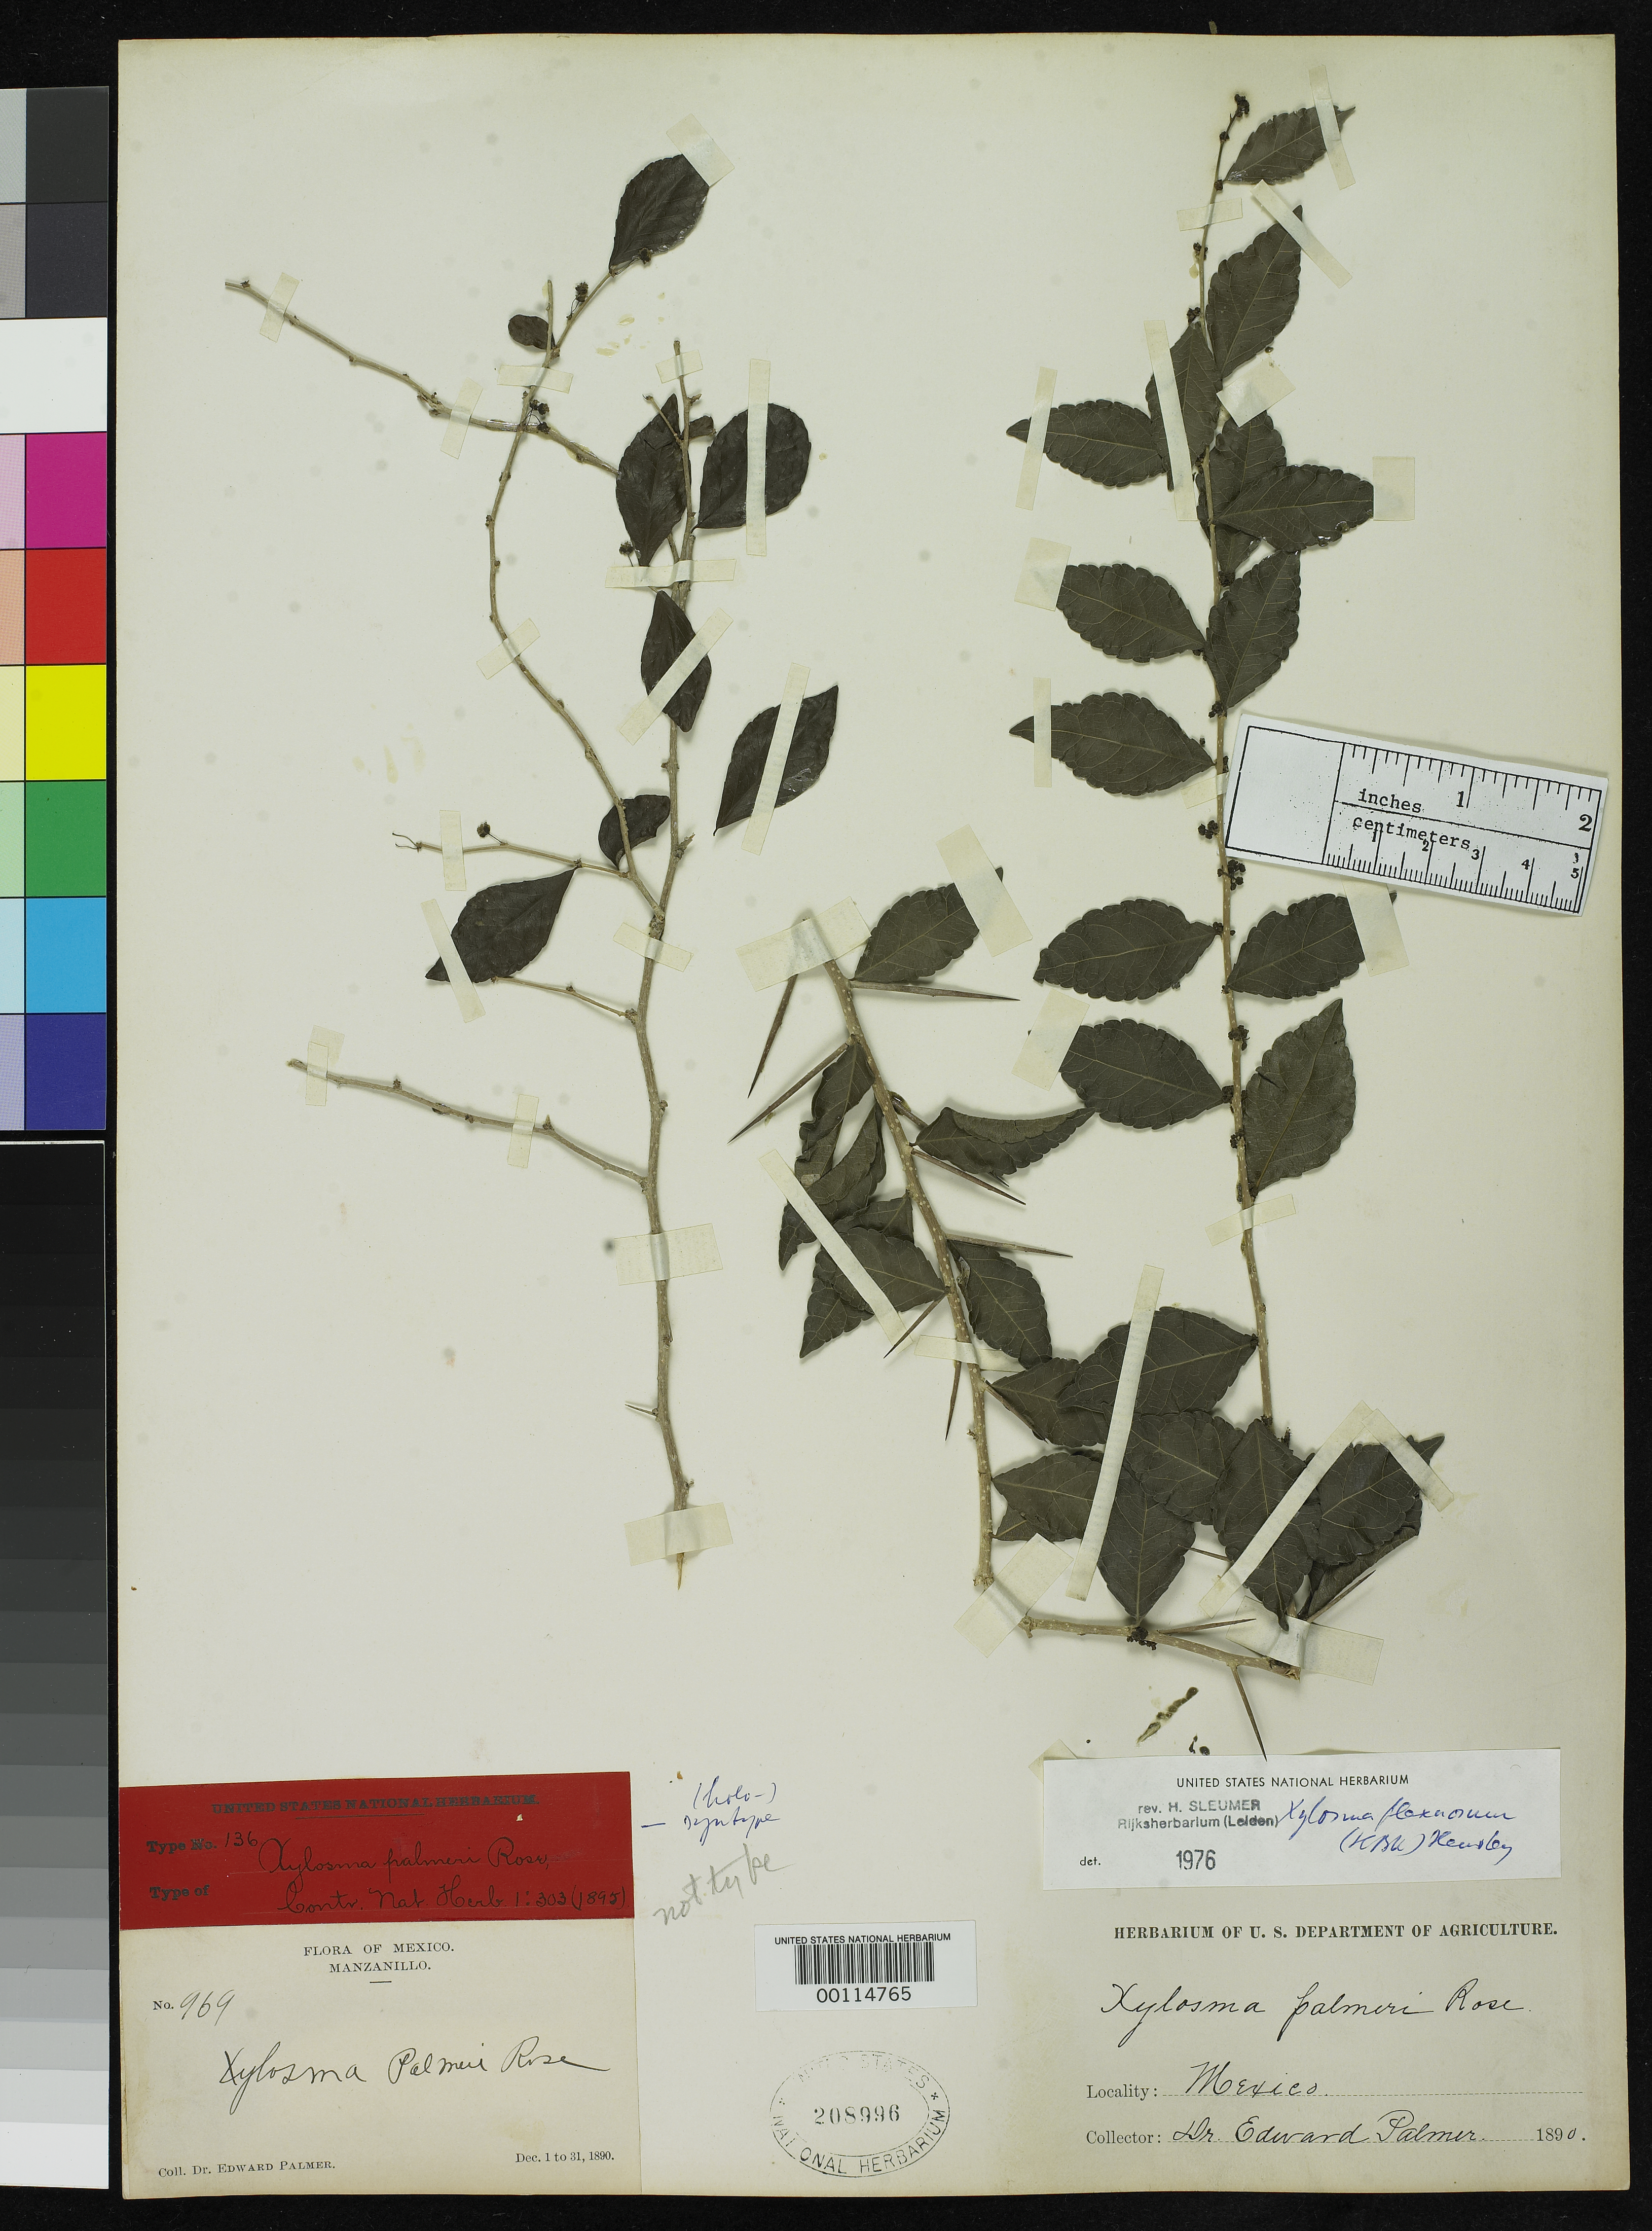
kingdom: Plantae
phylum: Tracheophyta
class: Magnoliopsida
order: Malpighiales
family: Salicaceae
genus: Xylosma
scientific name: Xylosma palmeri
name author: Rose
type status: Syntype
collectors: E. Palmer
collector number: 969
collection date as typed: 01 Dec 1890 to 31 Dec 1890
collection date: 1890-12-01/1890-12-31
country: Mexico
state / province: Colima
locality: Manzanillo.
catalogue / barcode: US 208996